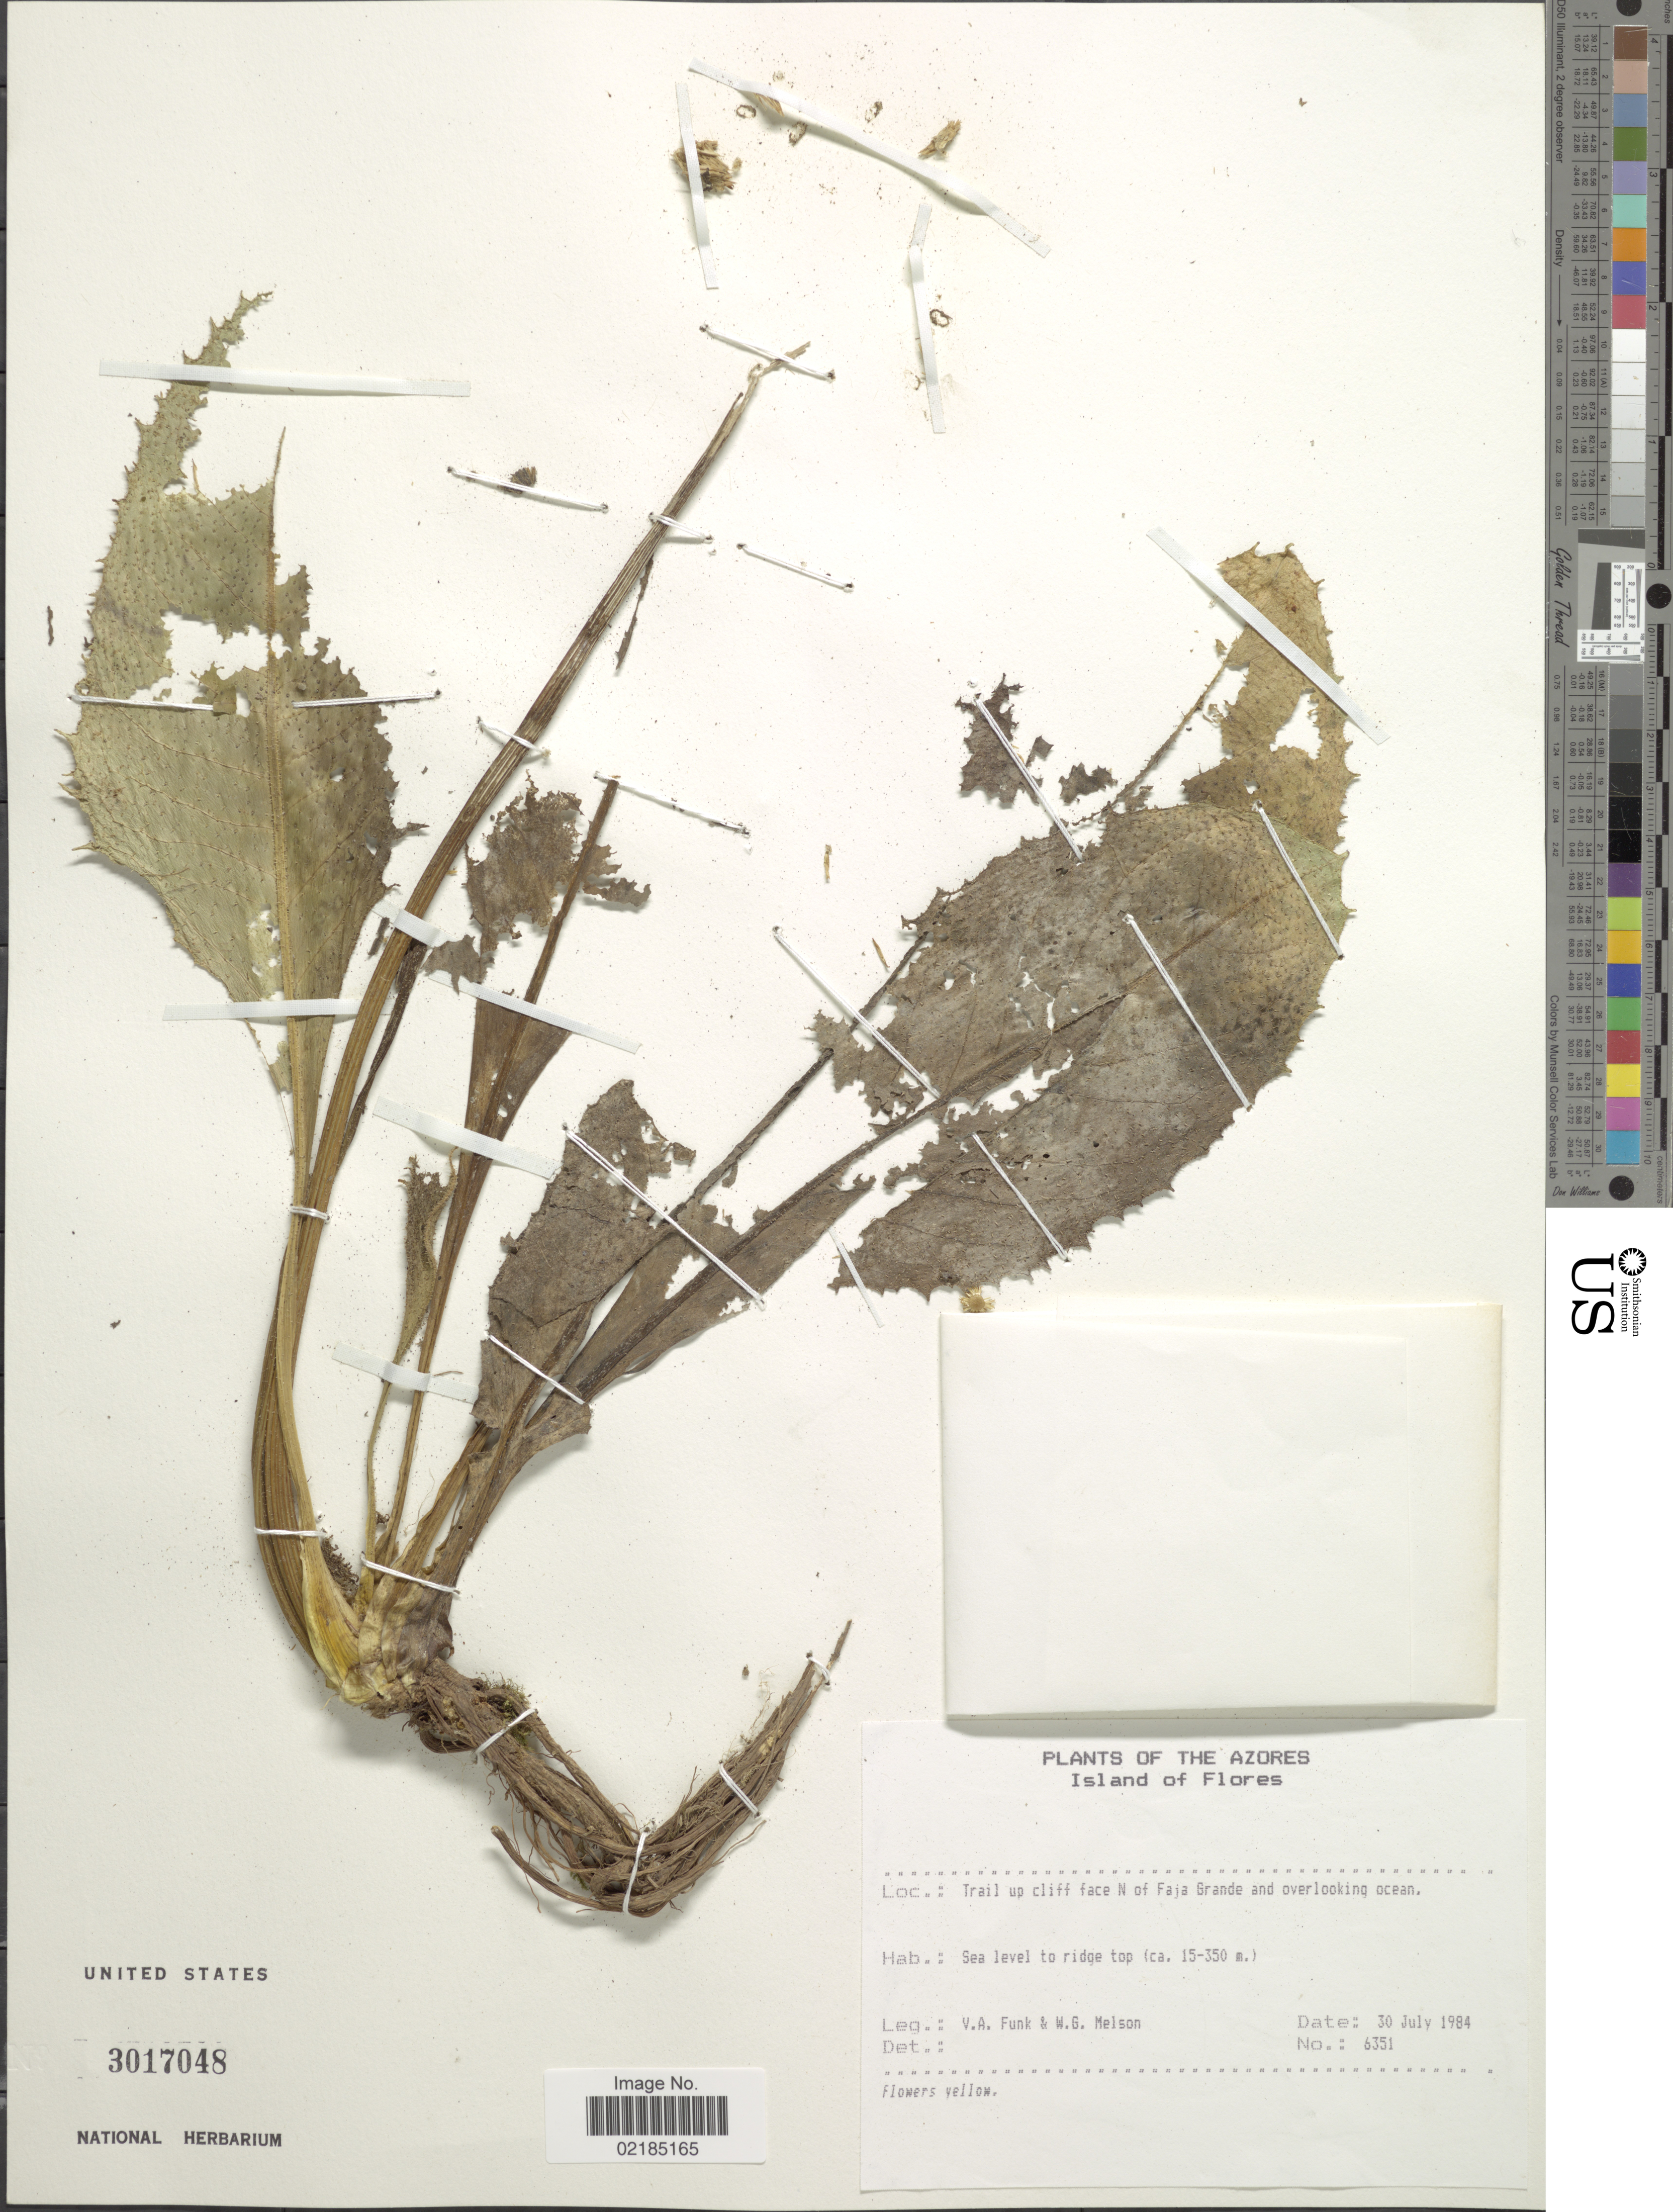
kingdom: Plantae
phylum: Tracheophyta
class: Magnoliopsida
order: Asterales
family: Asteraceae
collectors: V. Funk & W. Melson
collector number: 6351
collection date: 1984-07-30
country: Portugal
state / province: Azores (Aut. Reg.)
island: Flores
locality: Island of Flores. Trail up cliff face N of Faja Brande and overlooking ocean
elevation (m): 15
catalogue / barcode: US 3017048